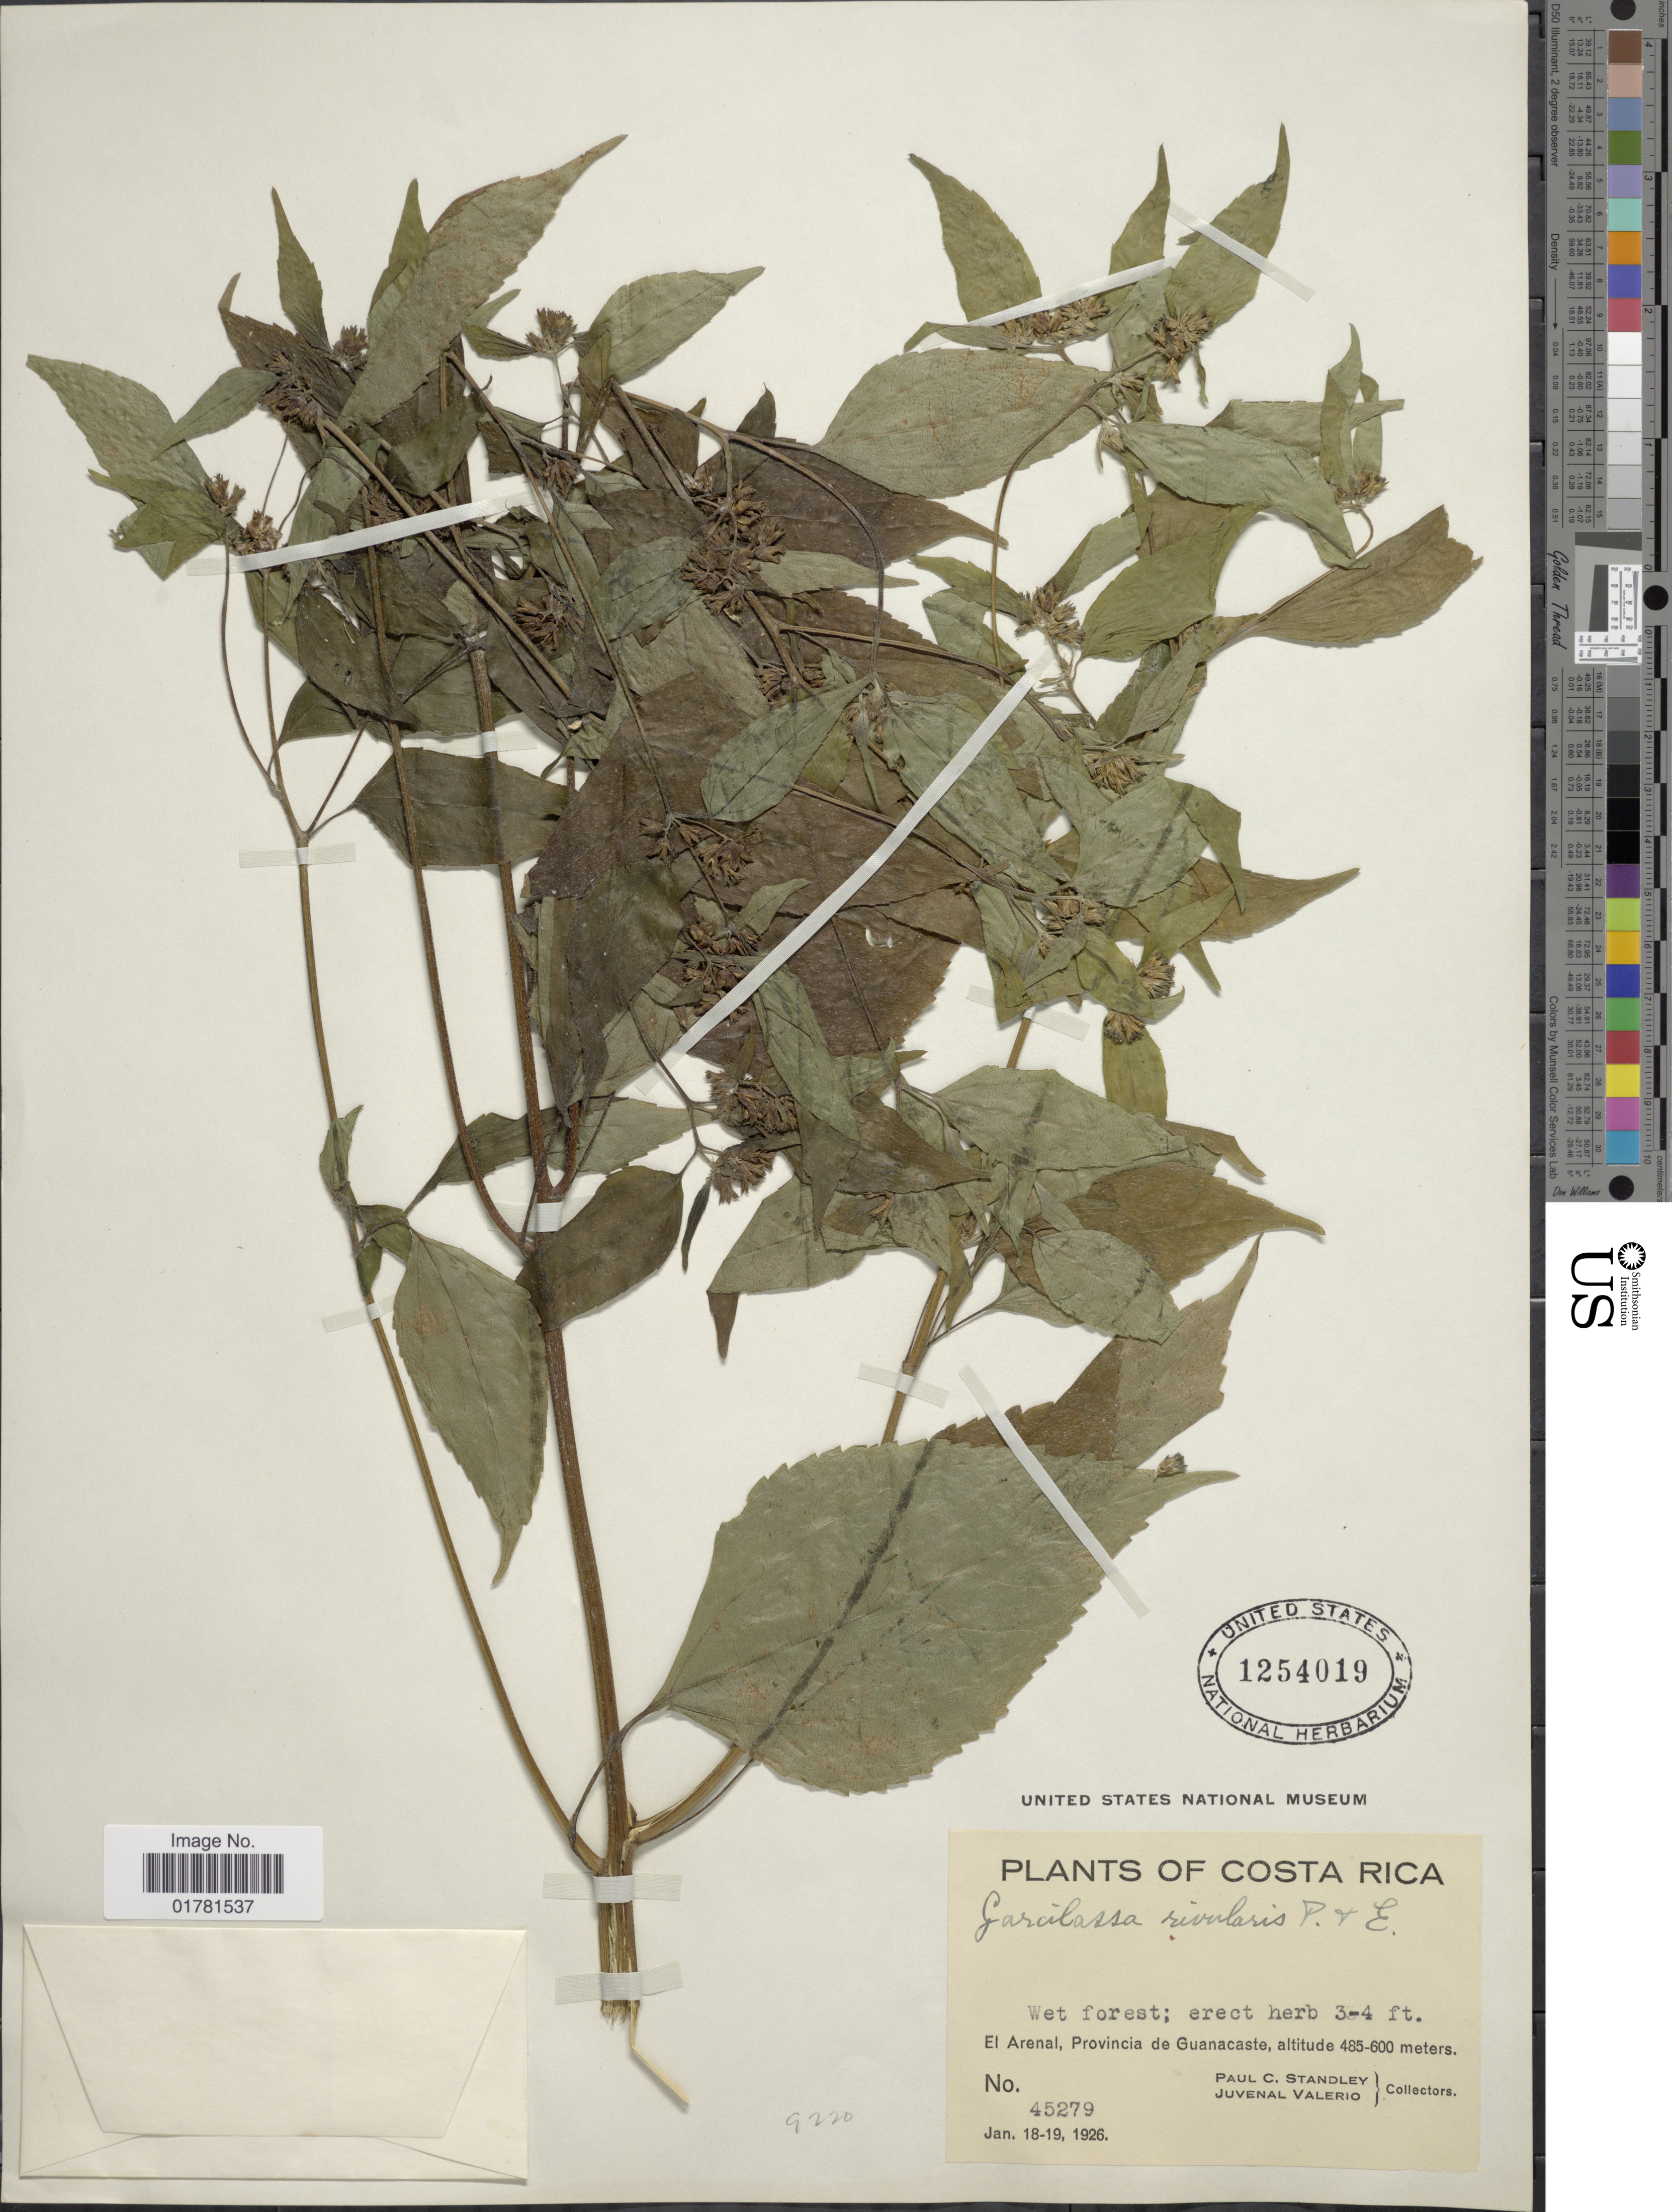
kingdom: Plantae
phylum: Tracheophyta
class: Magnoliopsida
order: Asterales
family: Asteraceae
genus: Garcilassa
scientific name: Garcilassa rivularis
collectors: P. C. Standley & J. Valerio R.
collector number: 45279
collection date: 1926-01-18/1926-01-19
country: Costa Rica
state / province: Guanacaste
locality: El Arenal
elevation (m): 485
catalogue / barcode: US 1254019